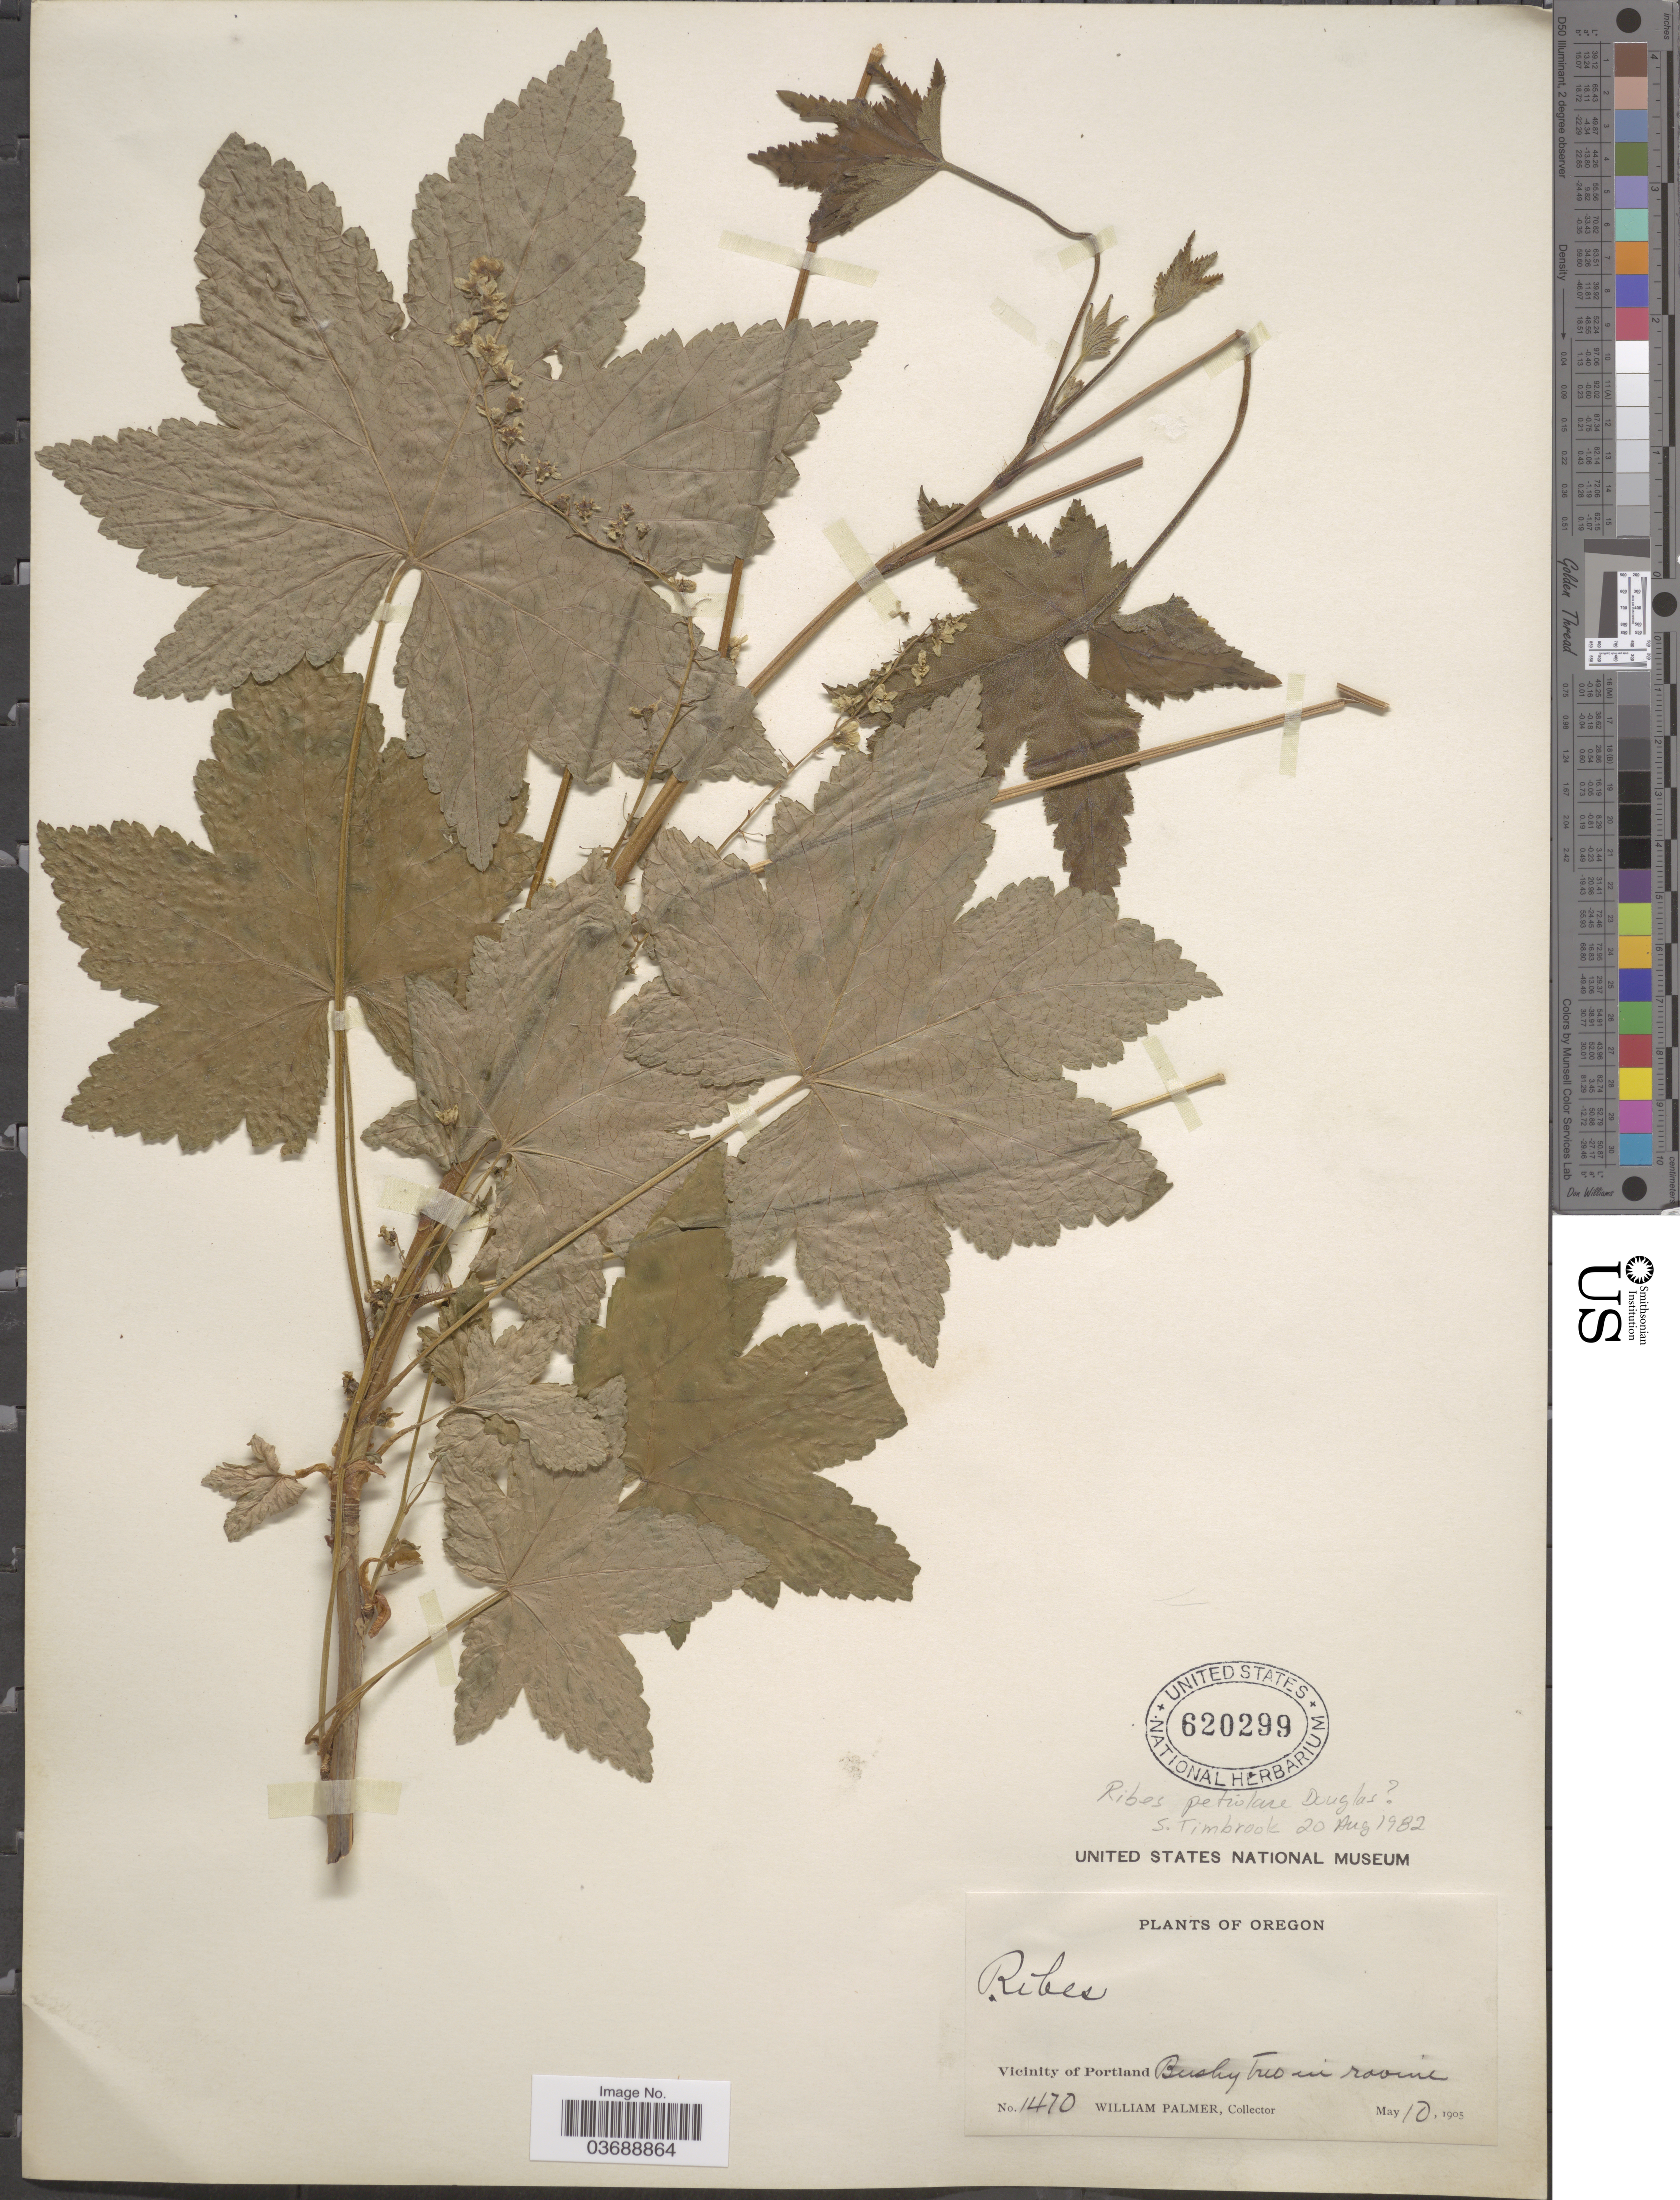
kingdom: Plantae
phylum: Tracheophyta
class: Magnoliopsida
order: Saxifragales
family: Grossulariaceae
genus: Ribes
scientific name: Ribes petiolare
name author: Douglas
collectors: W. Palmer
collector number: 1470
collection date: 1905-05-10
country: United States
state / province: Oregon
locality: Vicinity of Portland. Bushy tree in ravine.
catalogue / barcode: US 620299